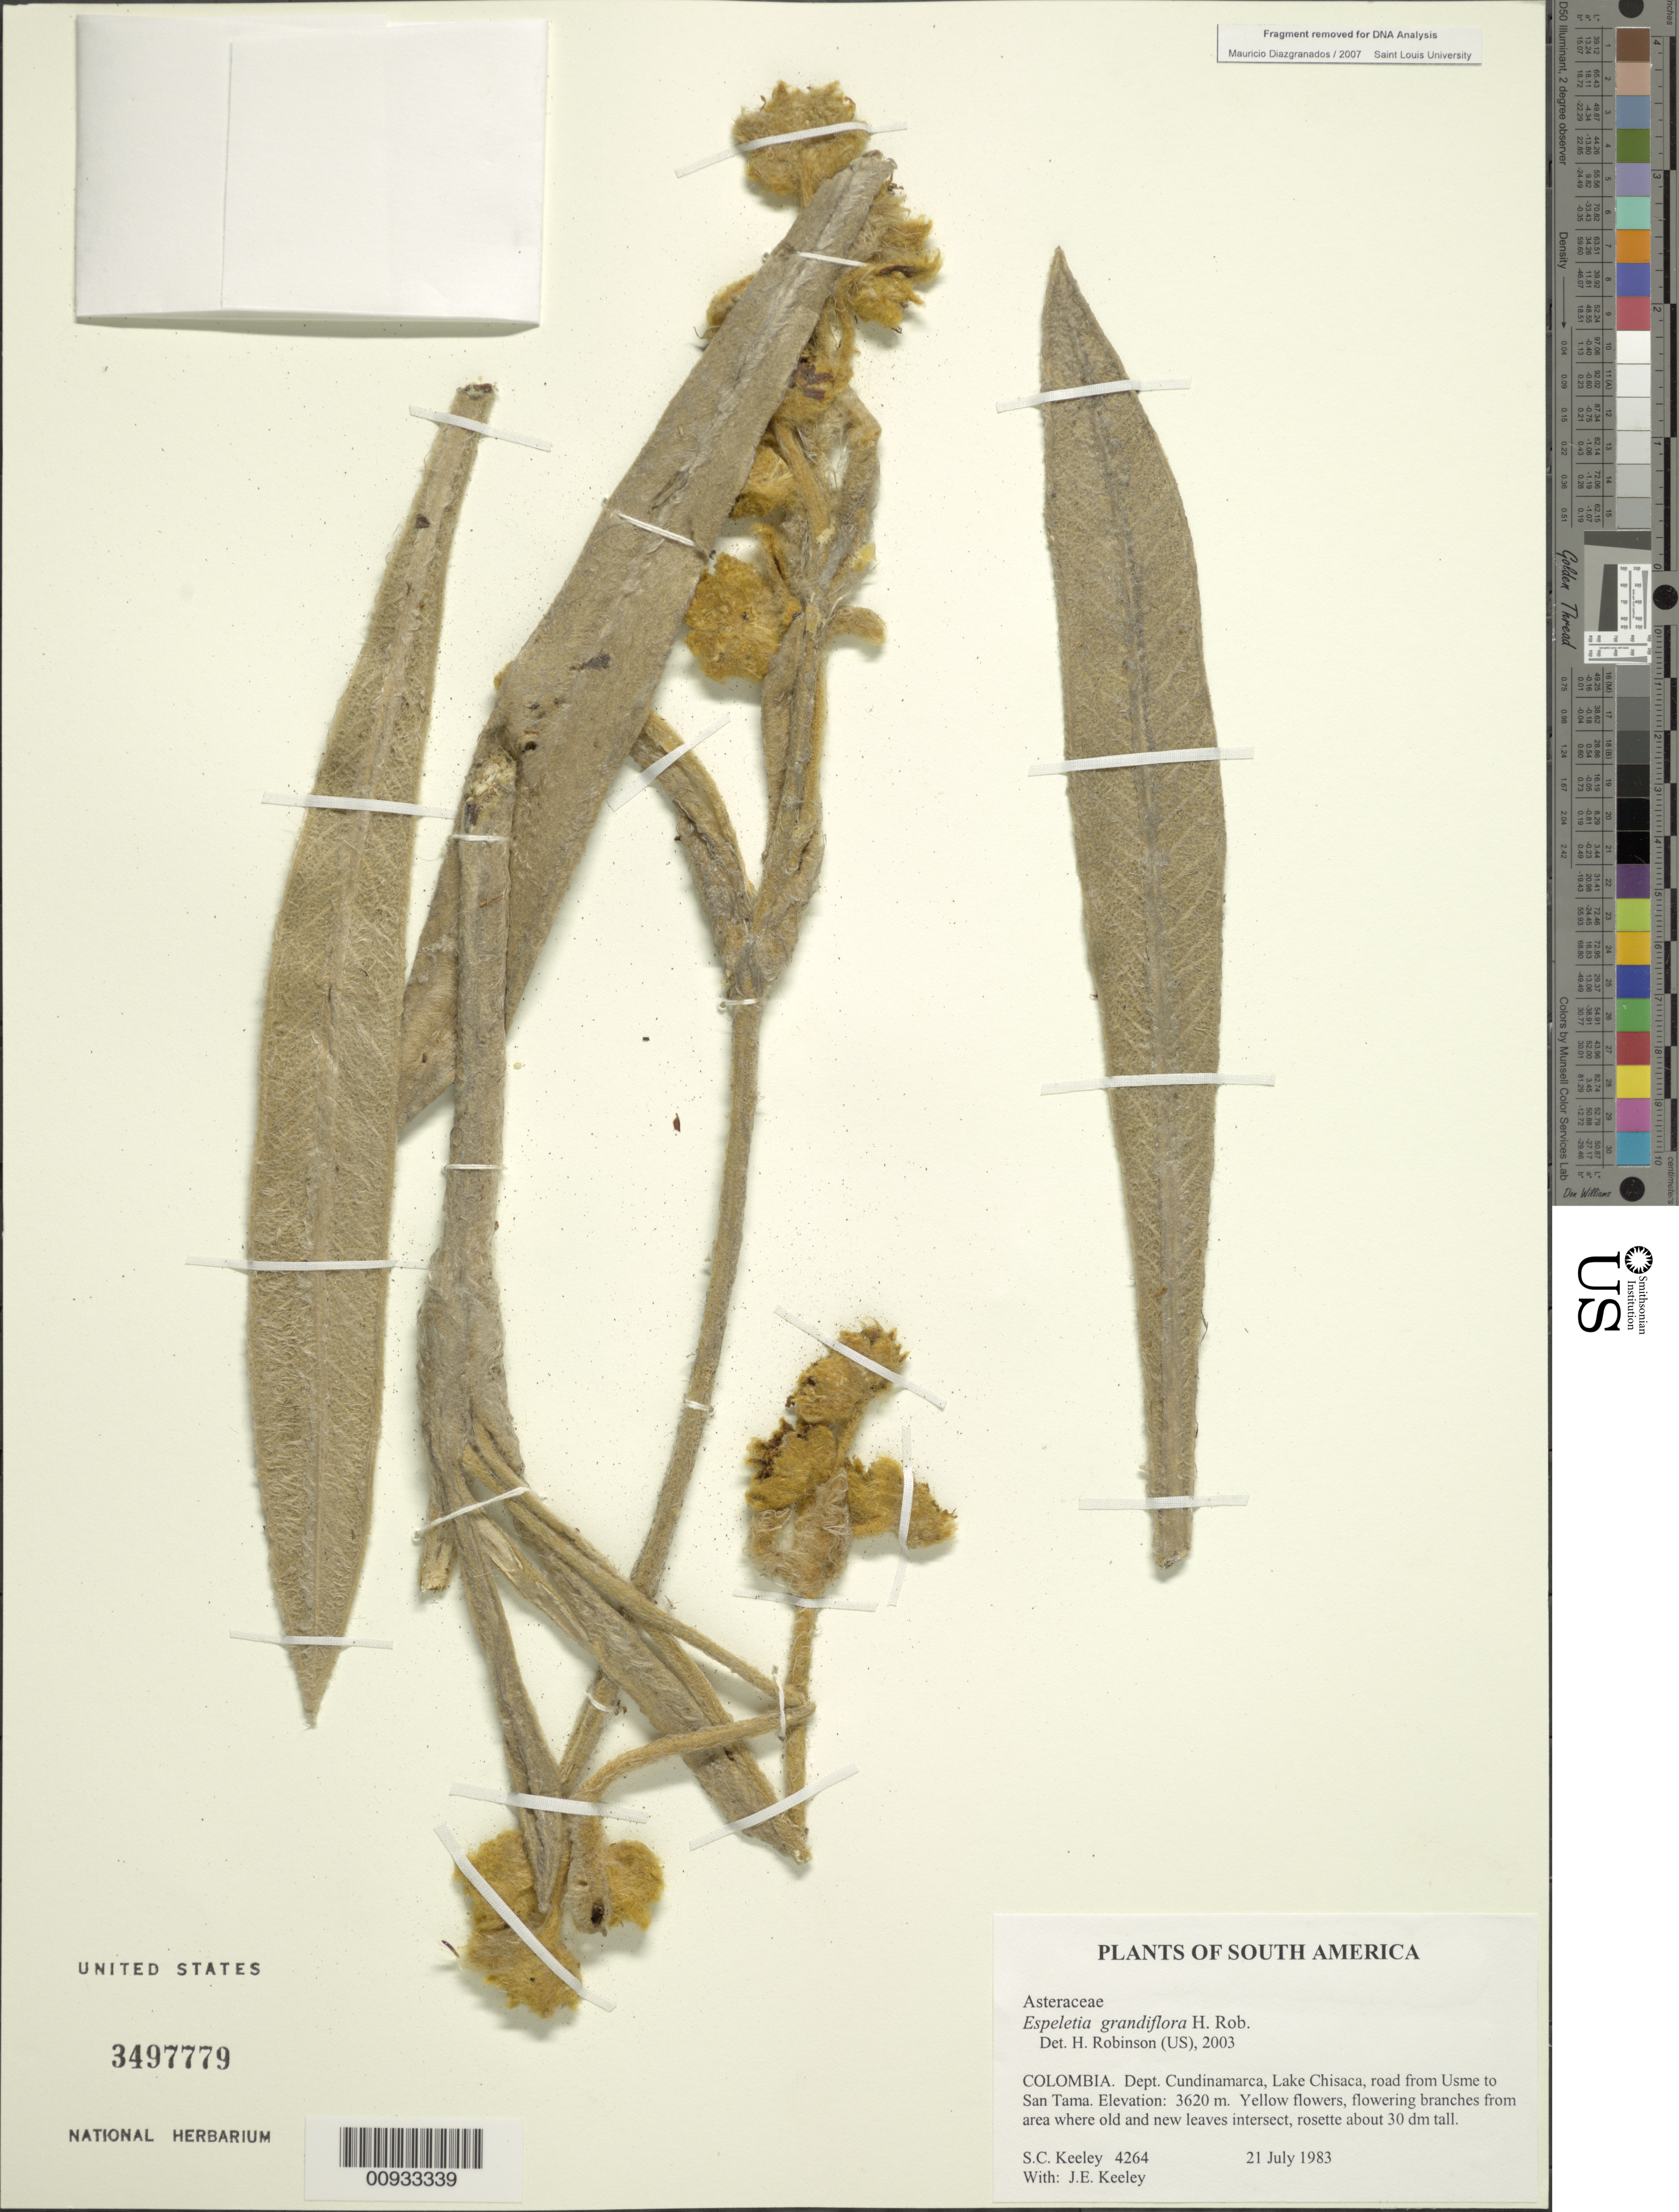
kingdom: Plantae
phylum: Tracheophyta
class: Magnoliopsida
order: Asterales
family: Asteraceae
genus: Espeletia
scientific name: Espeletia grandiflora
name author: Humb. & Bonpl.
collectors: J. E. Keeley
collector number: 4264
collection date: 1983-06-21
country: Colombia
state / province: Cundinamarca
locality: Páramo de Chisacá. Lake Chisacá, road from Usme to San Tama. .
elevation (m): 3620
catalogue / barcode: US 2497779